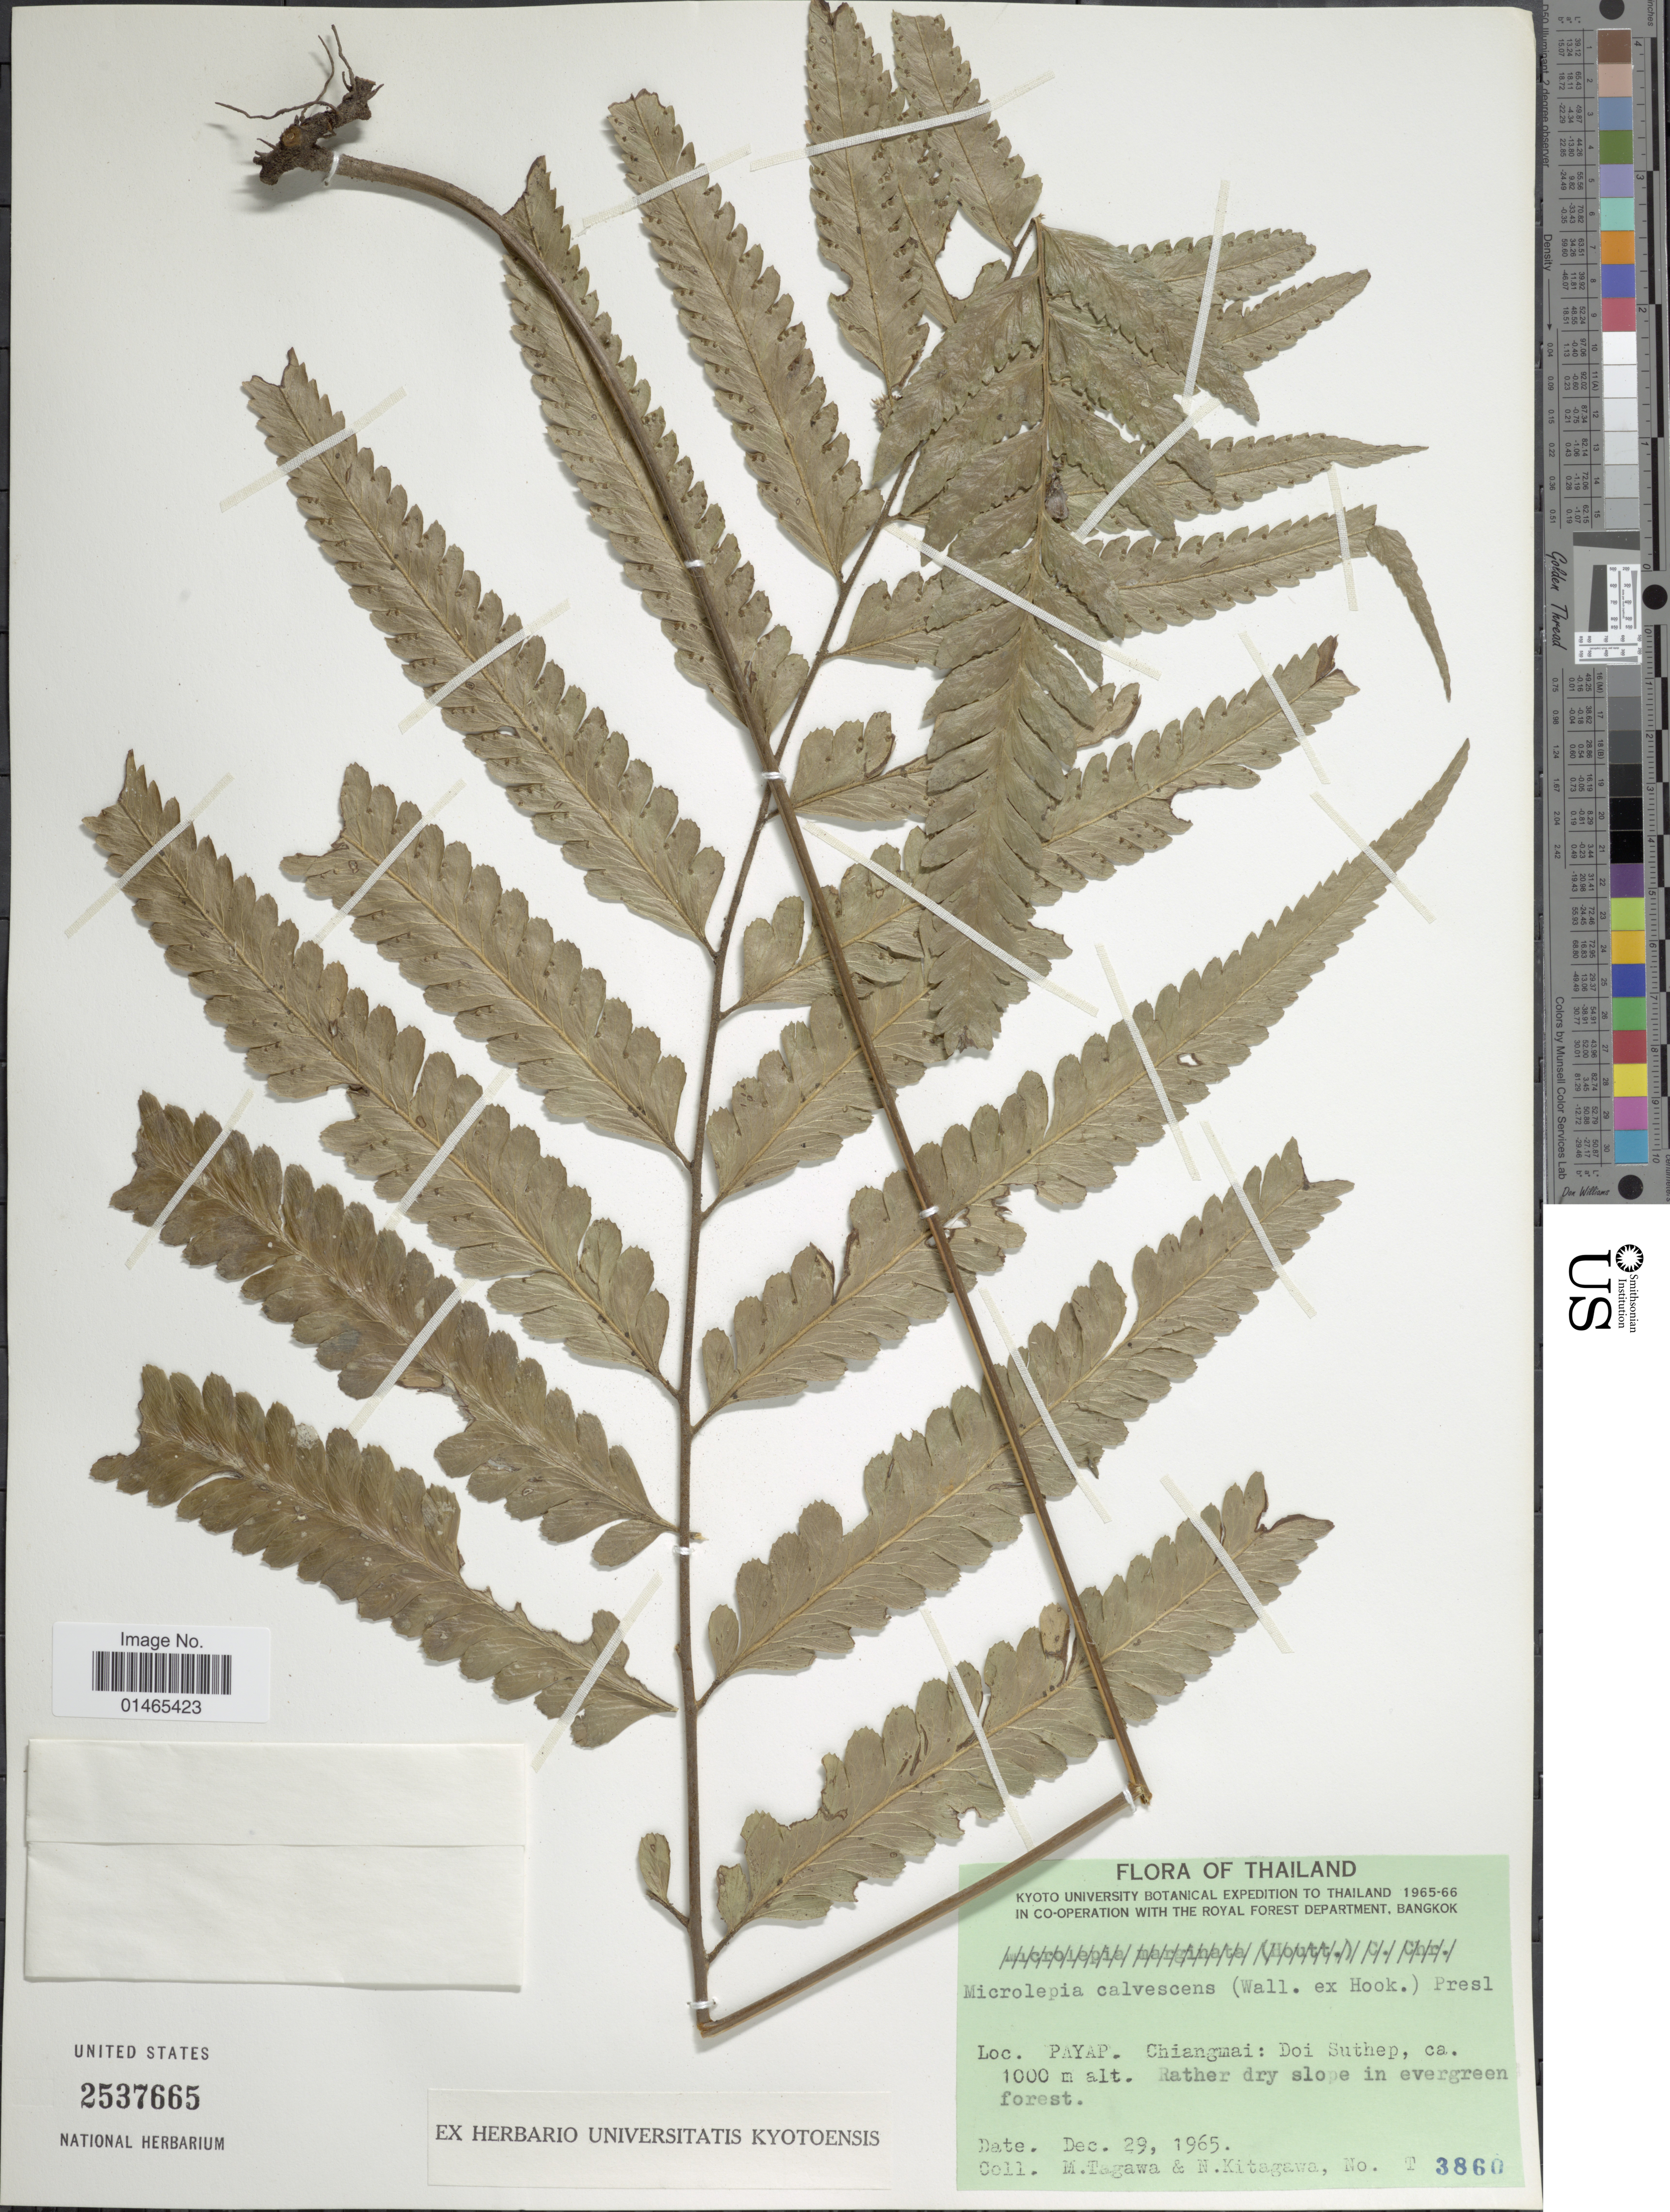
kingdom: Plantae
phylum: Tracheophyta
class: Polypodiopsida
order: Polypodiales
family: Dennstaedtiaceae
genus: Microlepia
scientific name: Microlepia calvescens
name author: (Wall. ex Hook.) C. Presl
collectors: M. Tagawa & N. Kitagawa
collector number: T3860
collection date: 1965-12-29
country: Thailand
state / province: Chiang Mai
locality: Payap, Doi Suthep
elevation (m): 1000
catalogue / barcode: US 2537665